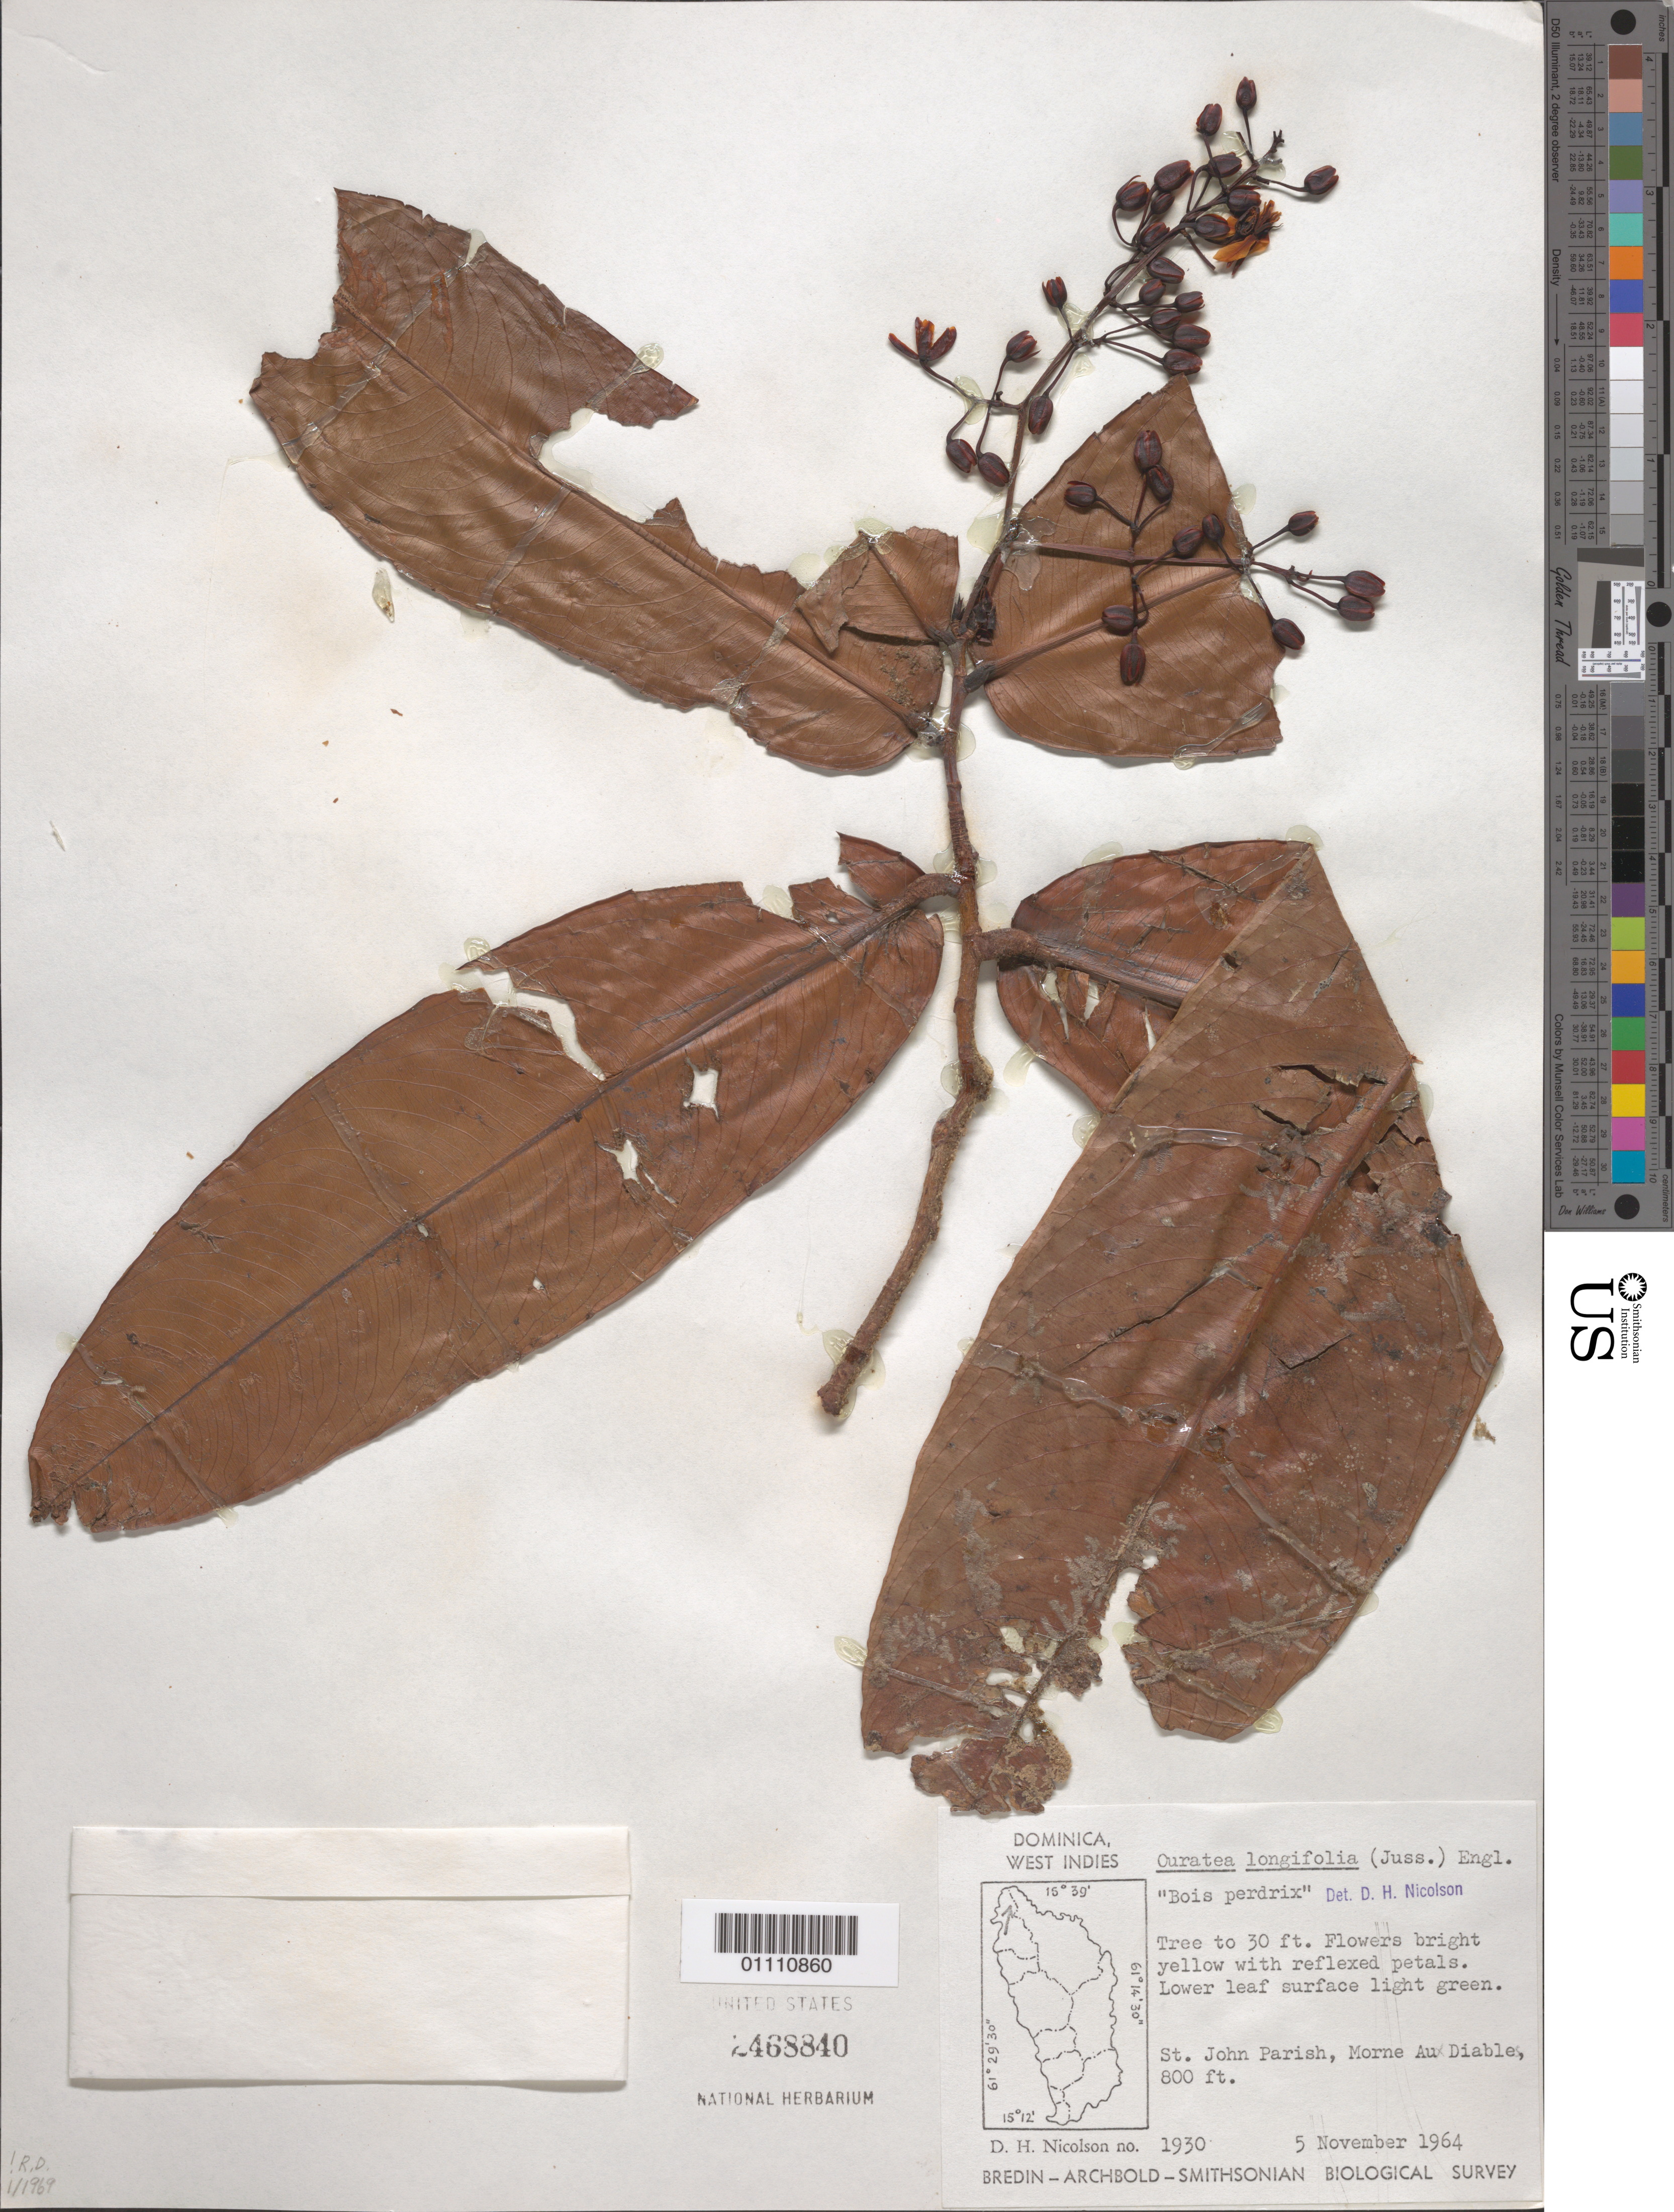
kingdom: Plantae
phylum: Tracheophyta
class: Magnoliopsida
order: Malpighiales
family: Ochnaceae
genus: Ouratea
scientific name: Ouratea longifolia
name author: (Lam.) Engl.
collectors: D. H. Nicolson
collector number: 1930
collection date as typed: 05 Nov 1964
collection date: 1964-11-05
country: Dominica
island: Dominica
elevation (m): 244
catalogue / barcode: US 2468840